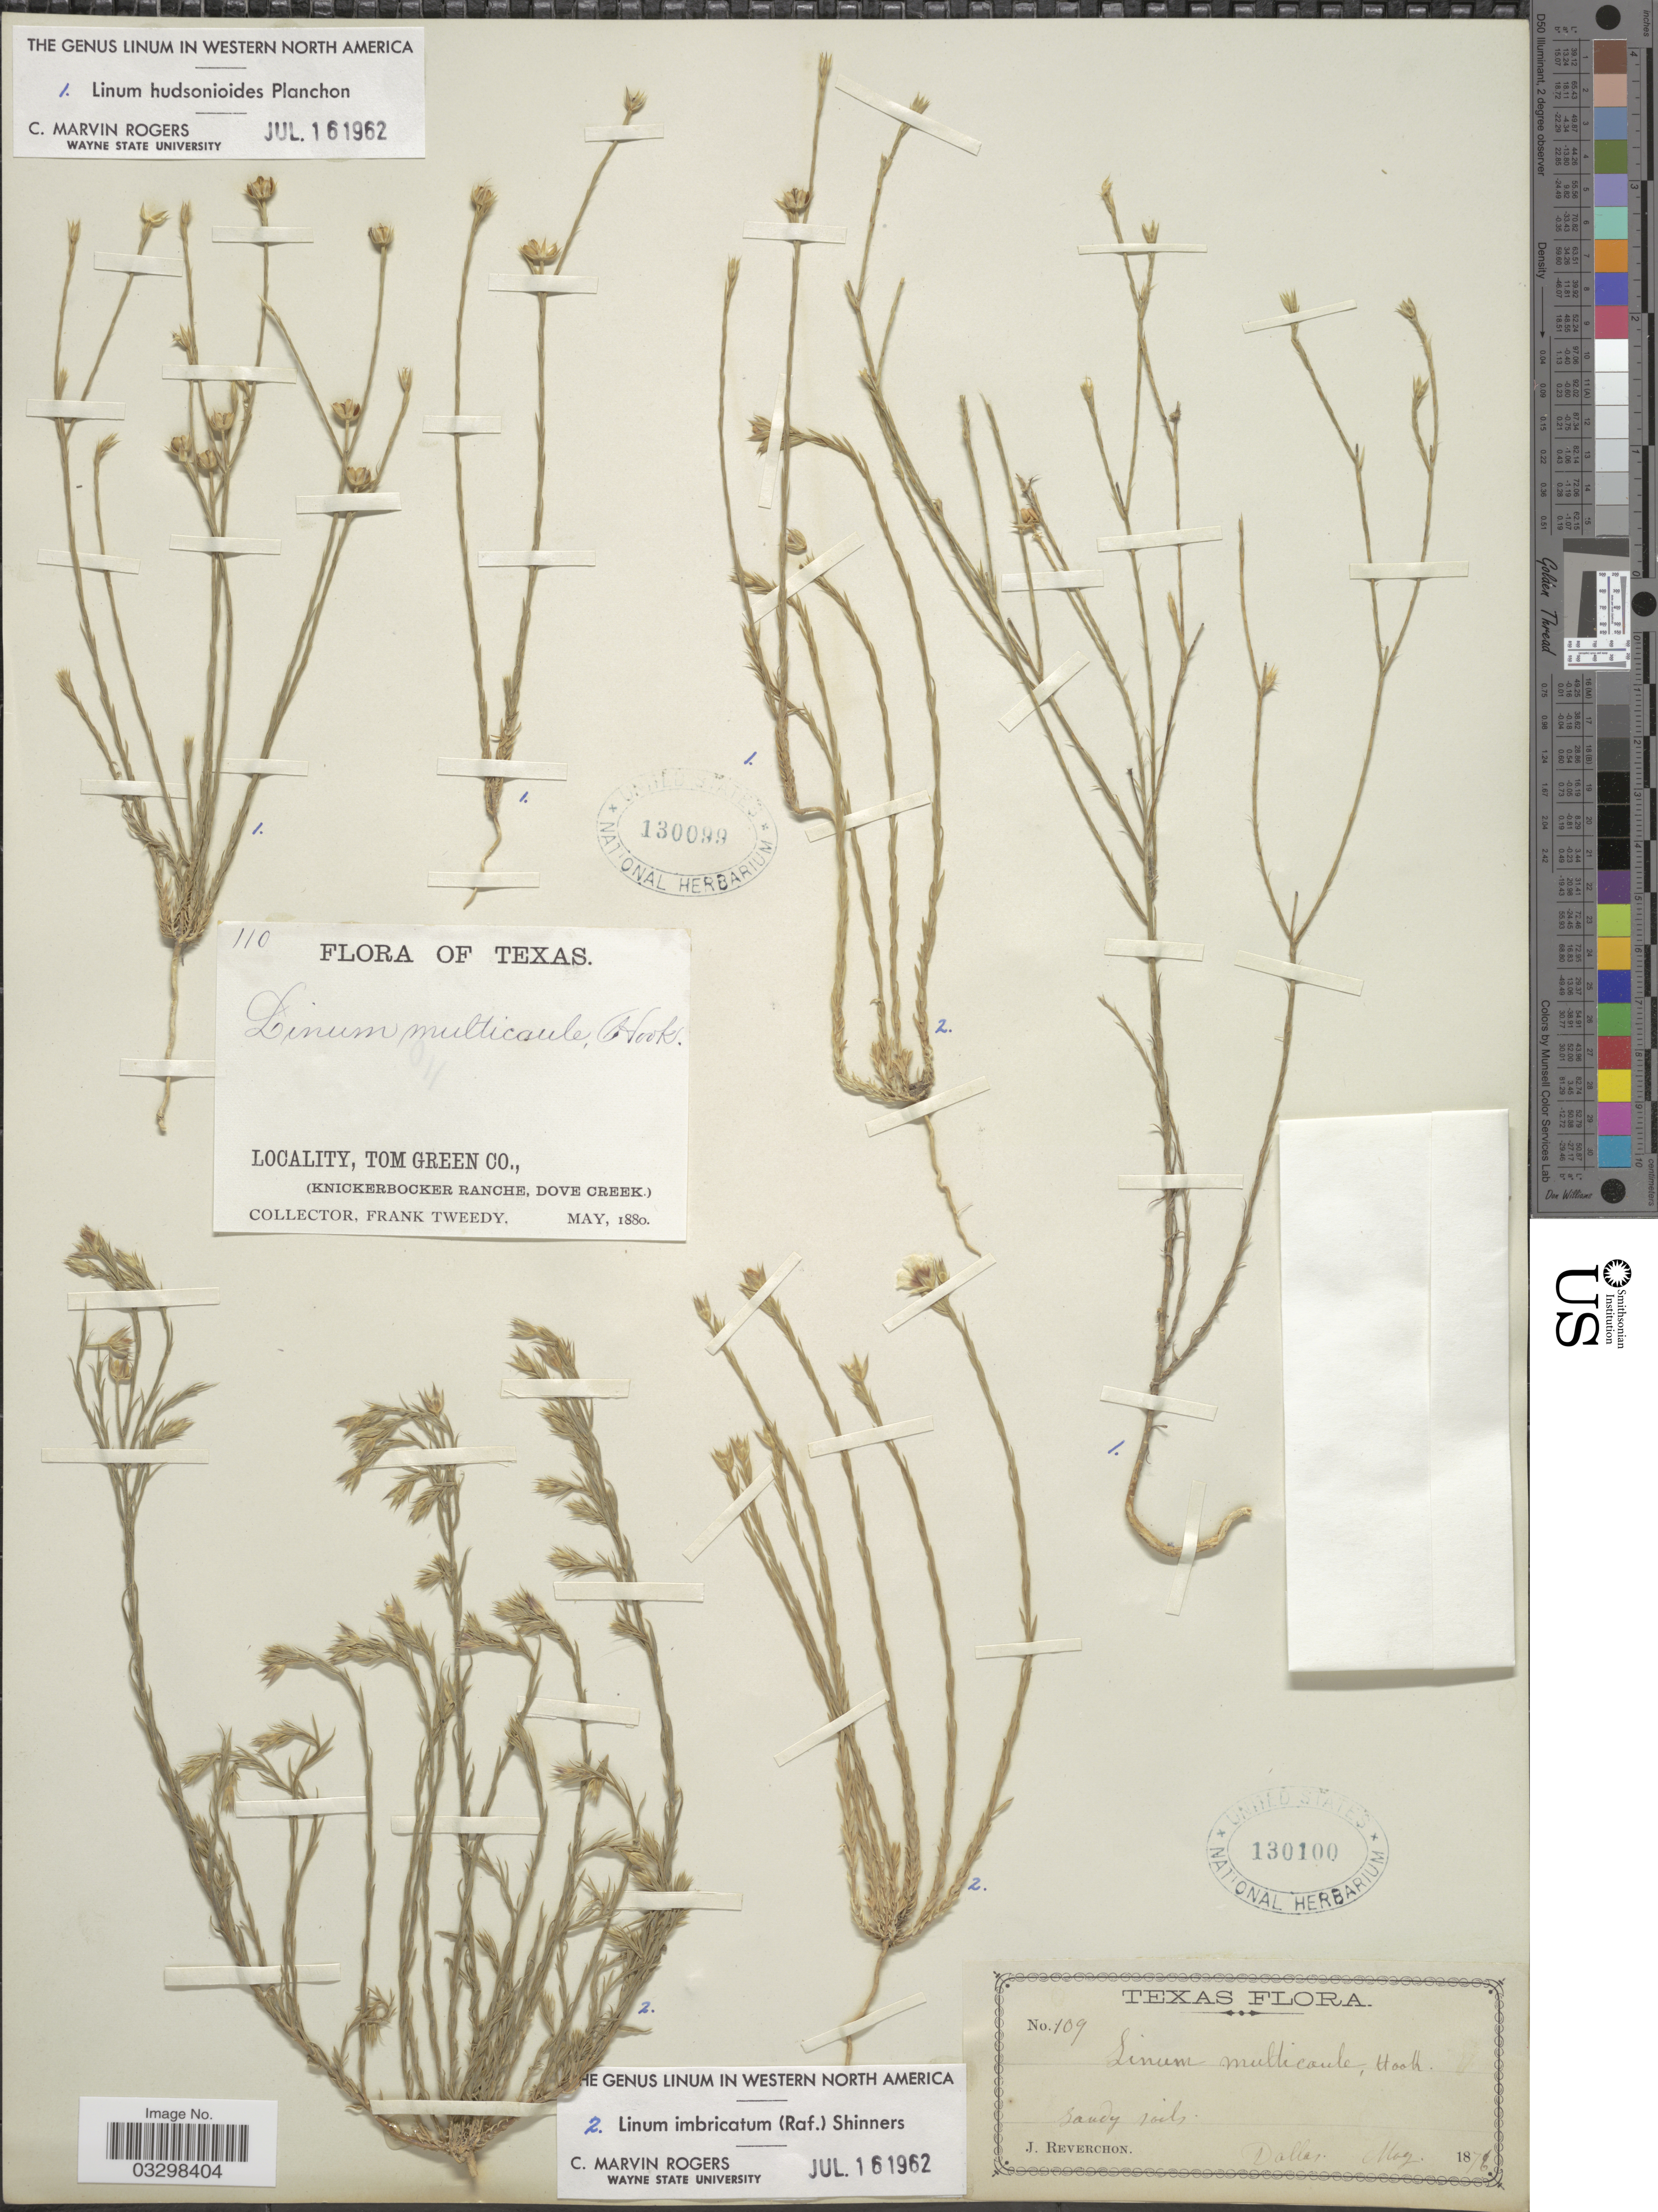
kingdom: Plantae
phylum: Tracheophyta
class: Magnoliopsida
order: Malpighiales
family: Linaceae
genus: Linum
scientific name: Linum imbricatum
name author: (Raf.) Shinners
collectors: J. Reverchon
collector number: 109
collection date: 1876-05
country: United States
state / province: Texas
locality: Dallas.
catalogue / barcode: US 130100